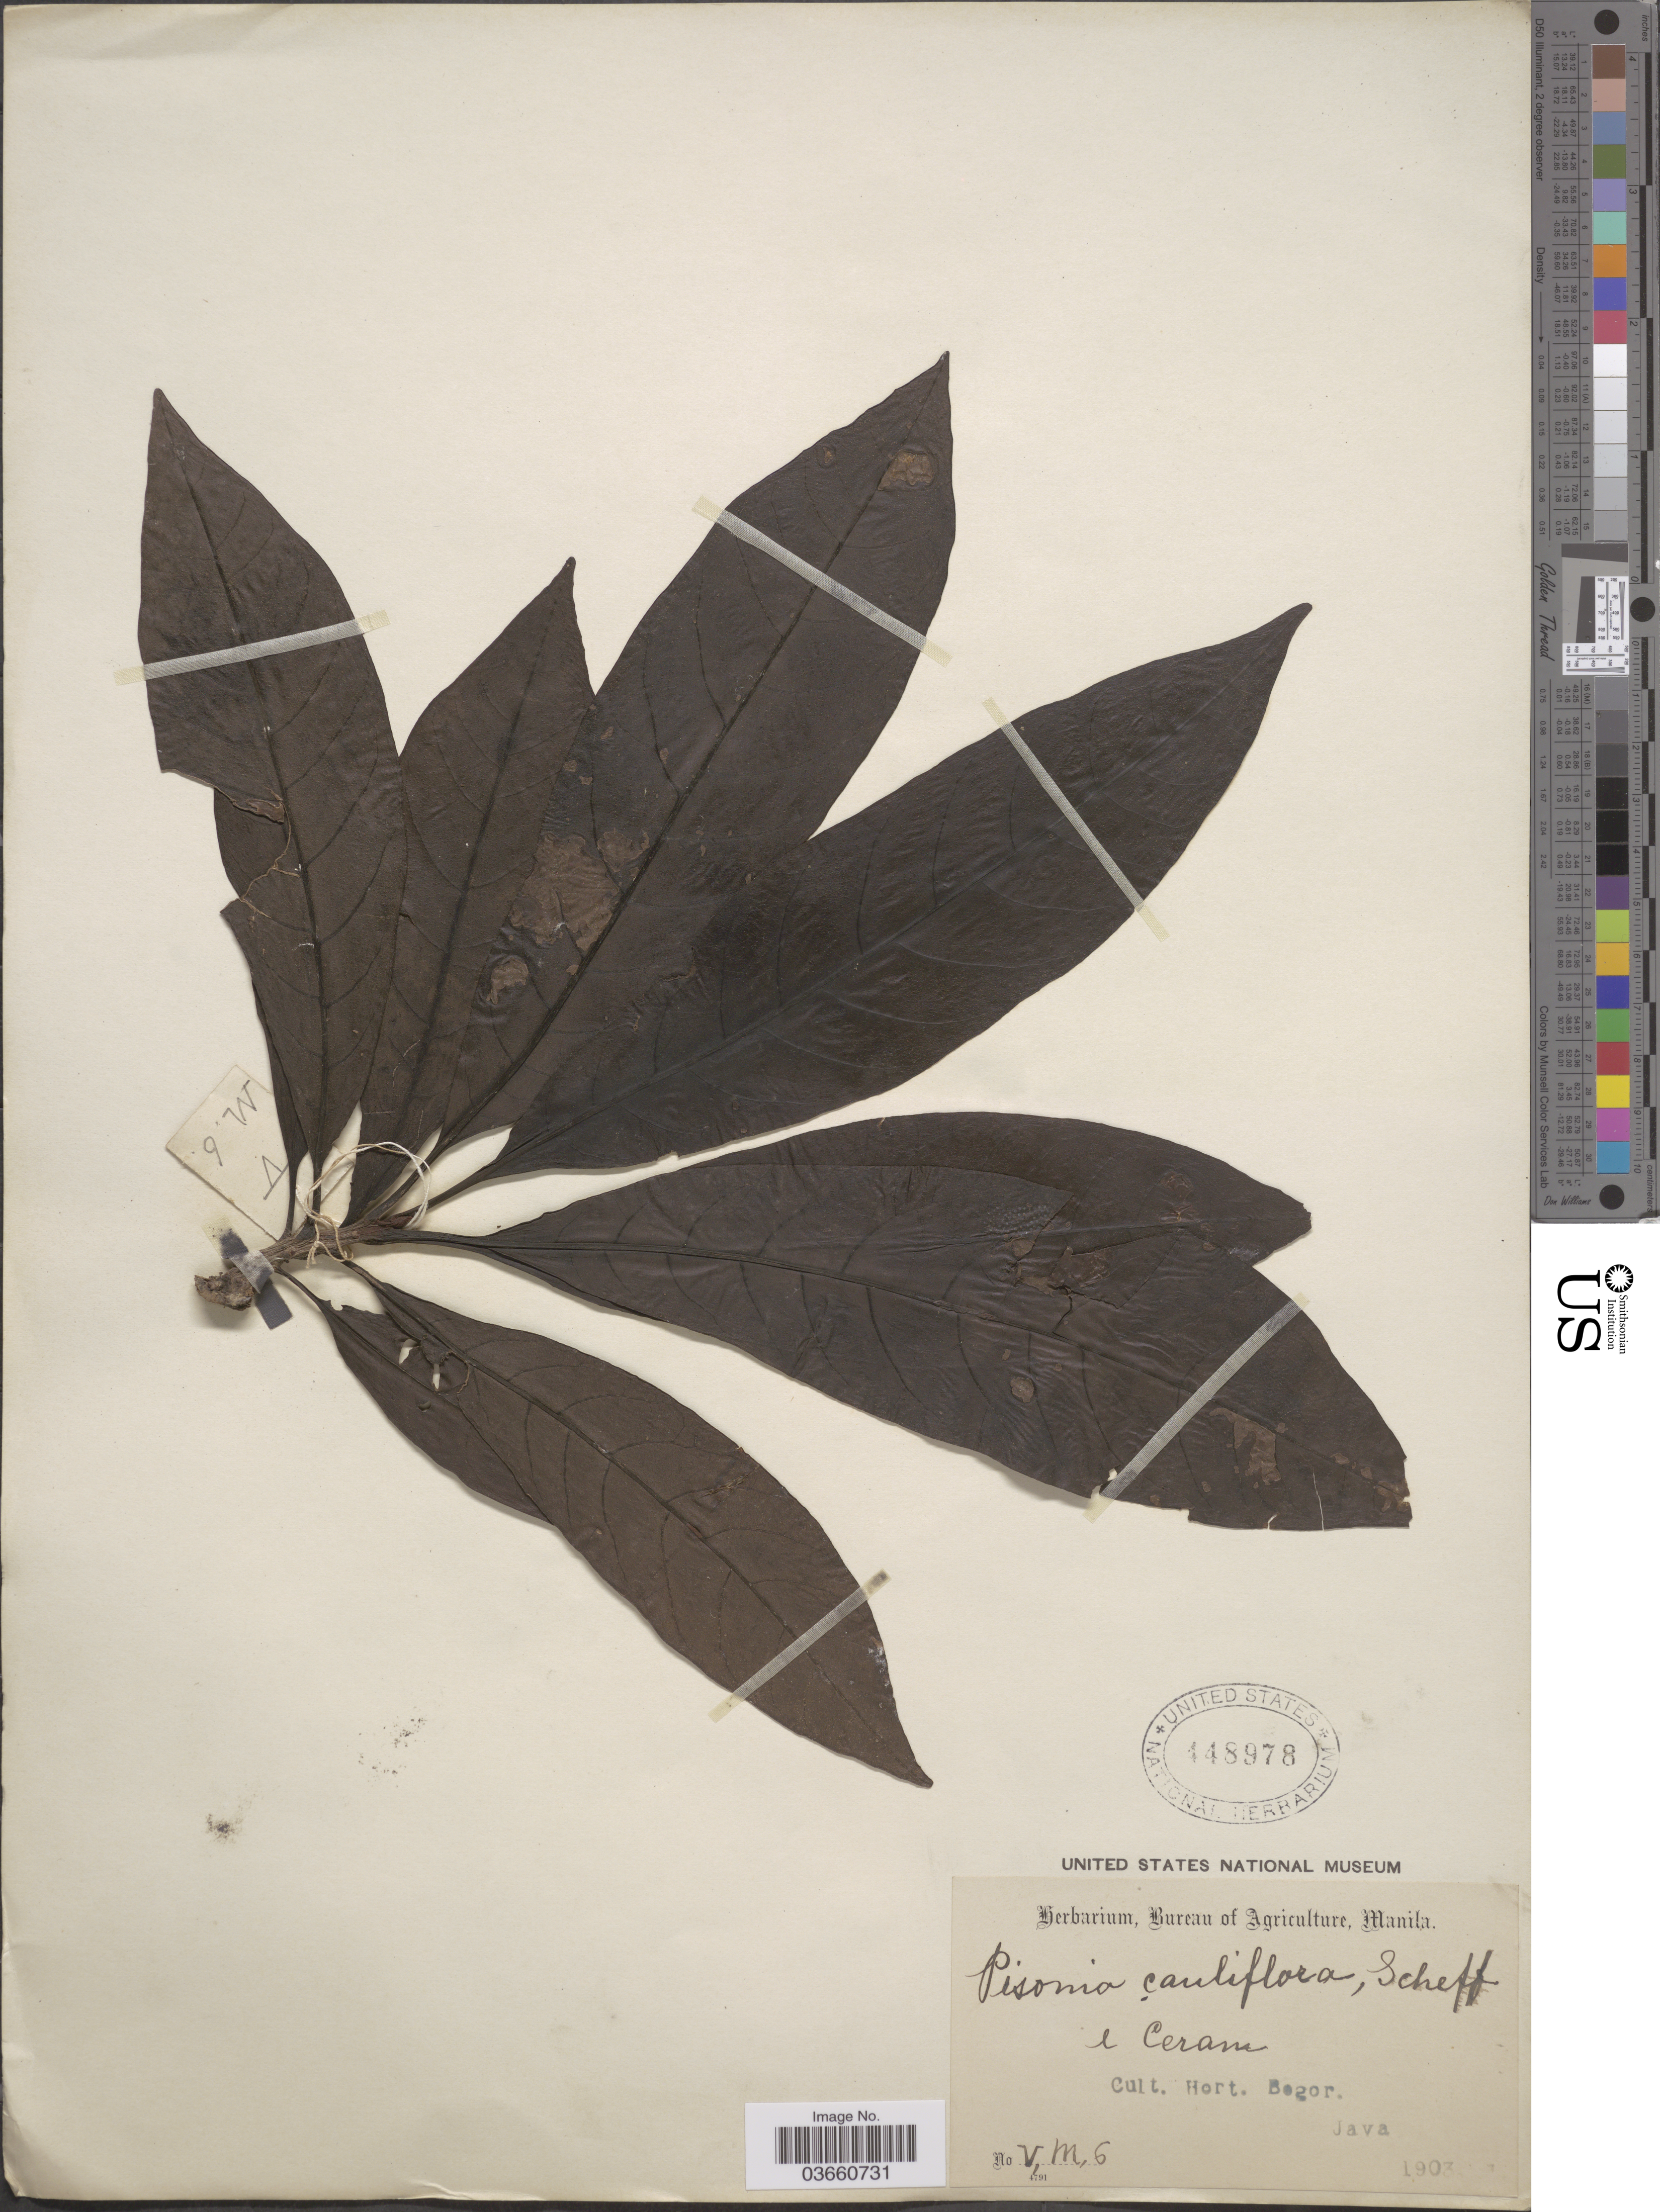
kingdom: Plantae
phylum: Tracheophyta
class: Magnoliopsida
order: Caryophyllales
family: Nyctaginaceae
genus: Ceodes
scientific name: Ceodes cauliflora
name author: (Scheff.) Rossetto & Caraballo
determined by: Wagner, W. L., (BOT), Smithsonian Institution - National Museum of Natural History (UNITED STATES)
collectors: Ex herb. Bureau of Agriculture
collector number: V,M,6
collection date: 1903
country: Indonesia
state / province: Java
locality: Cult. Hort. Bogor.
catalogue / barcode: US 448978